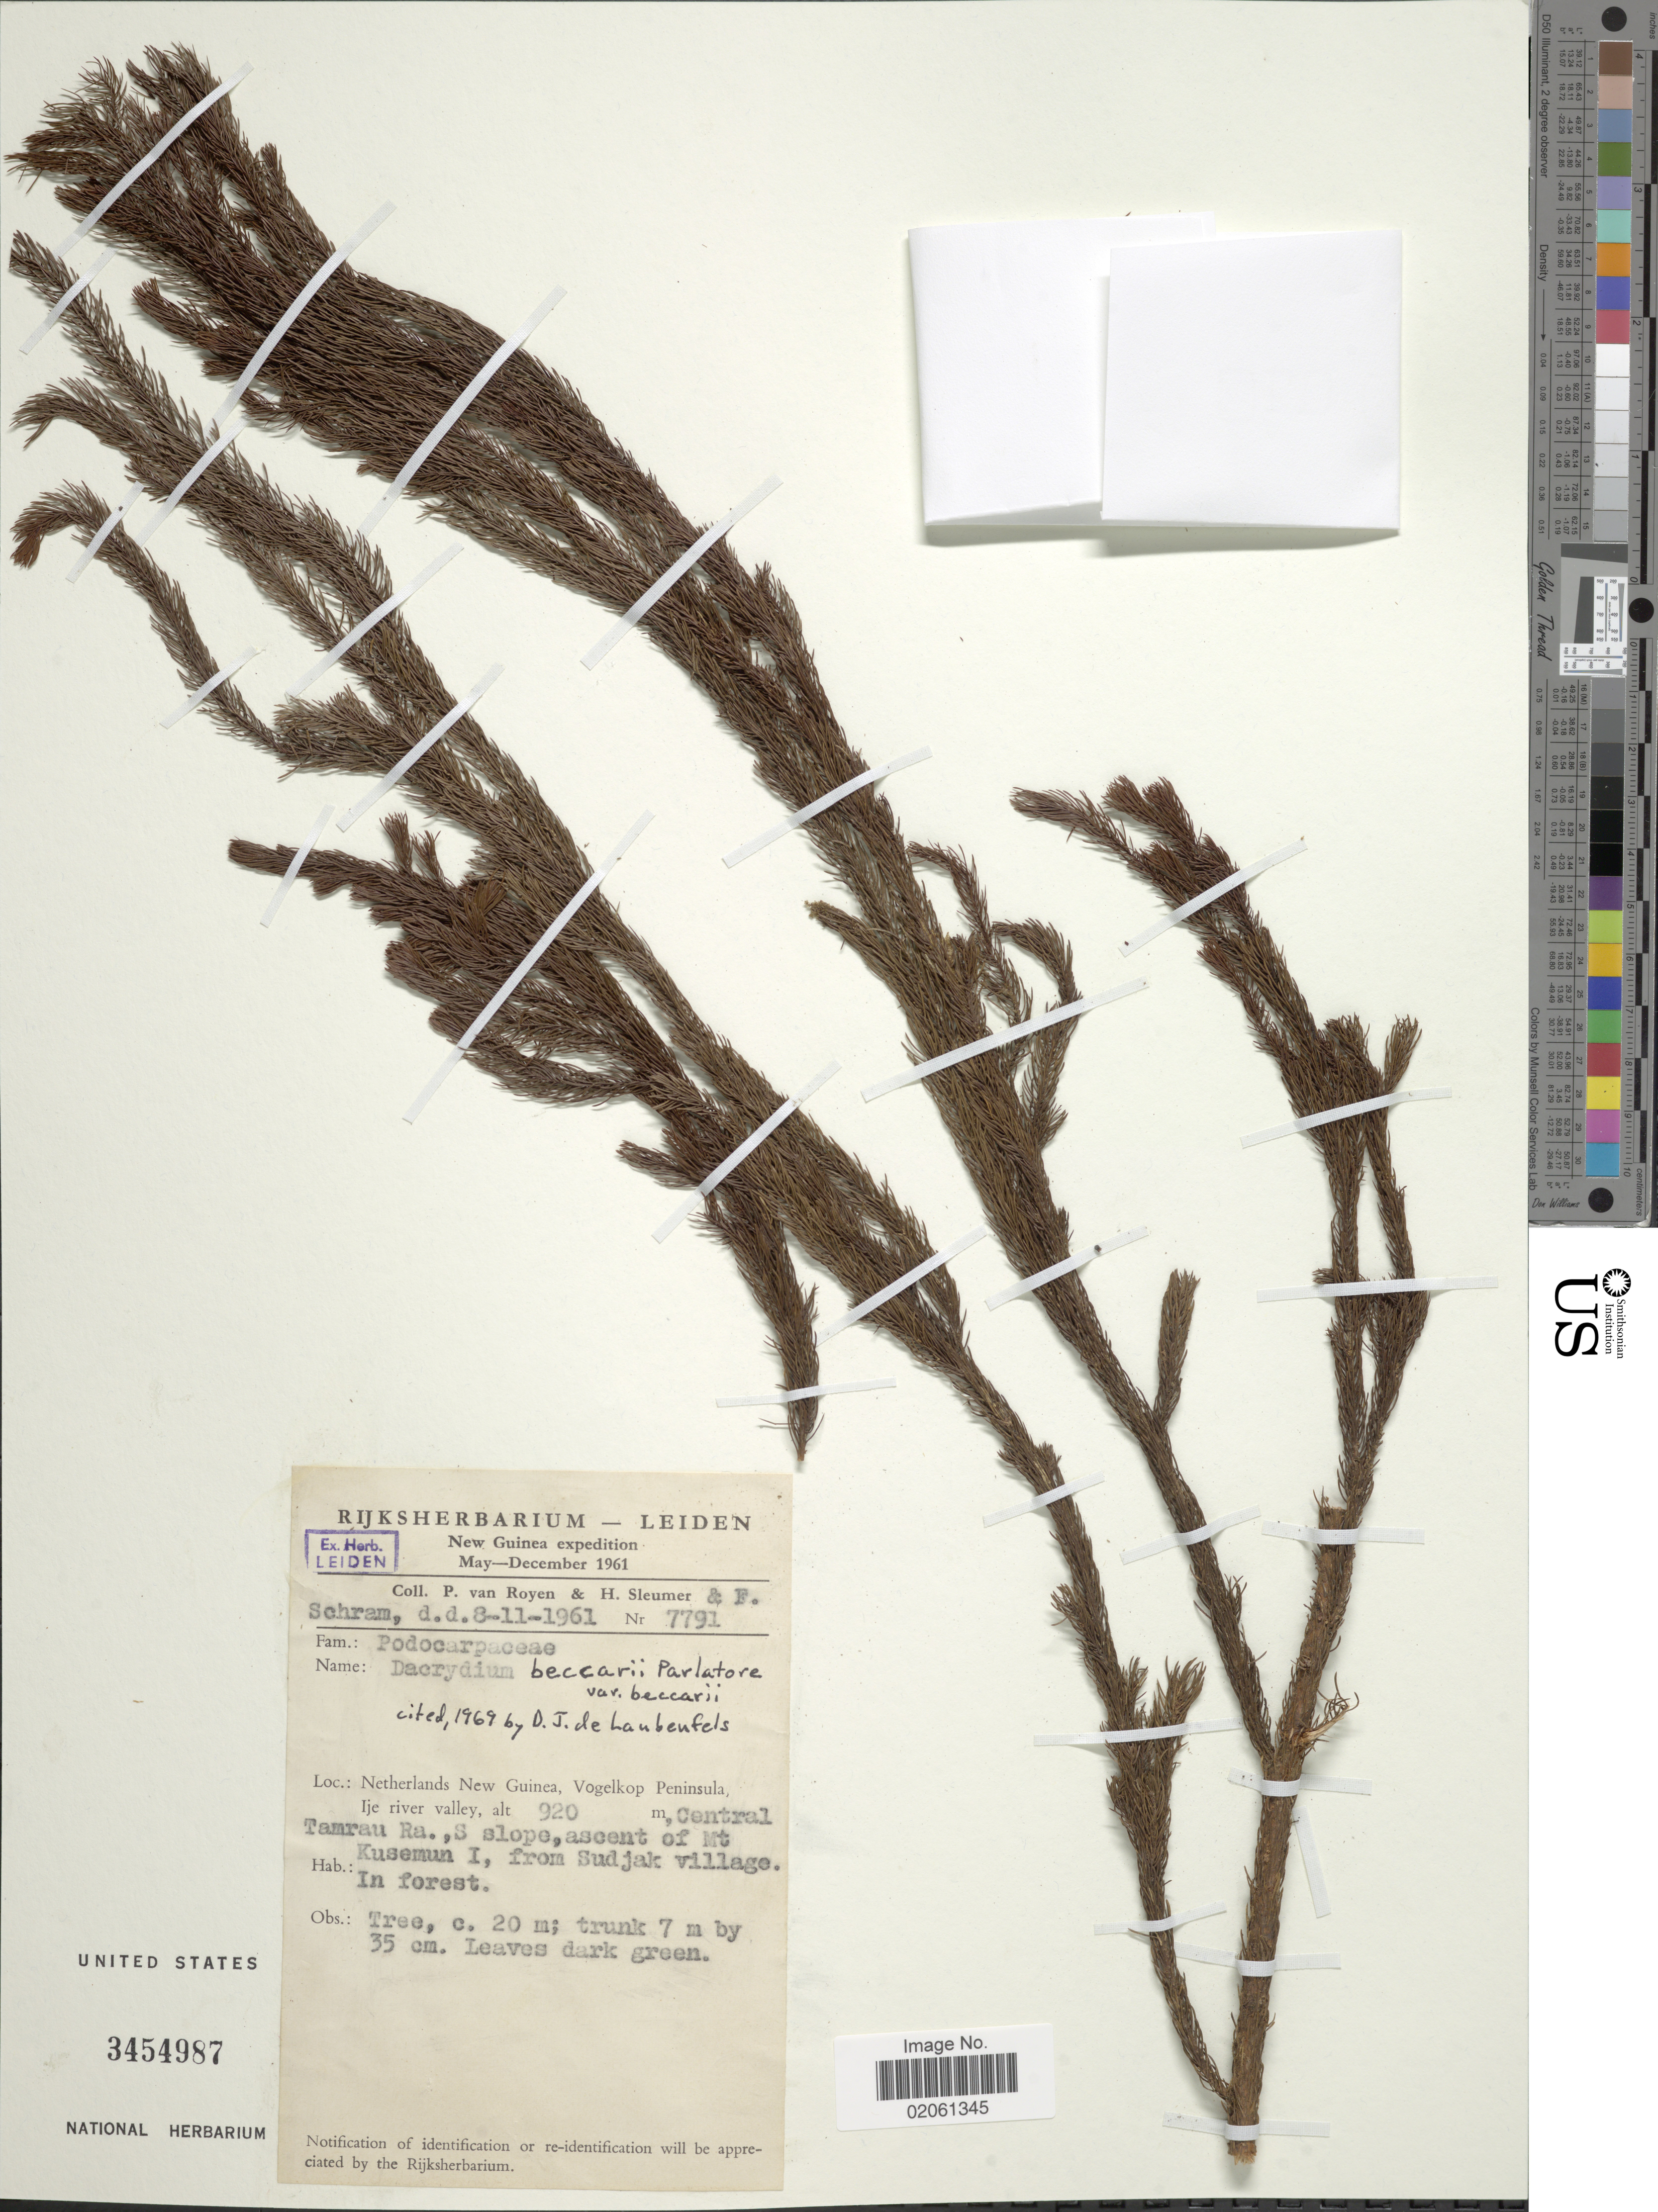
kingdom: Plantae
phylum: Tracheophyta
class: Pinopsida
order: Pinales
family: Podocarpaceae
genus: Dacrydium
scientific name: Dacrydium beccarii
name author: Parl.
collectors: P. van Royen, H. O. Sleumer & F. E. Schramm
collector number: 7791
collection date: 1961-11-08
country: Indonesia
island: New Guinea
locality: New Guinea. Netherlands New Guinea, Vogelkop Peninsula, Ije river valley, Central Tamrau Ra., S slope, ascent of Mt. Kuseman I, from Sudjak village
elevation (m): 920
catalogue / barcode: US 3454987